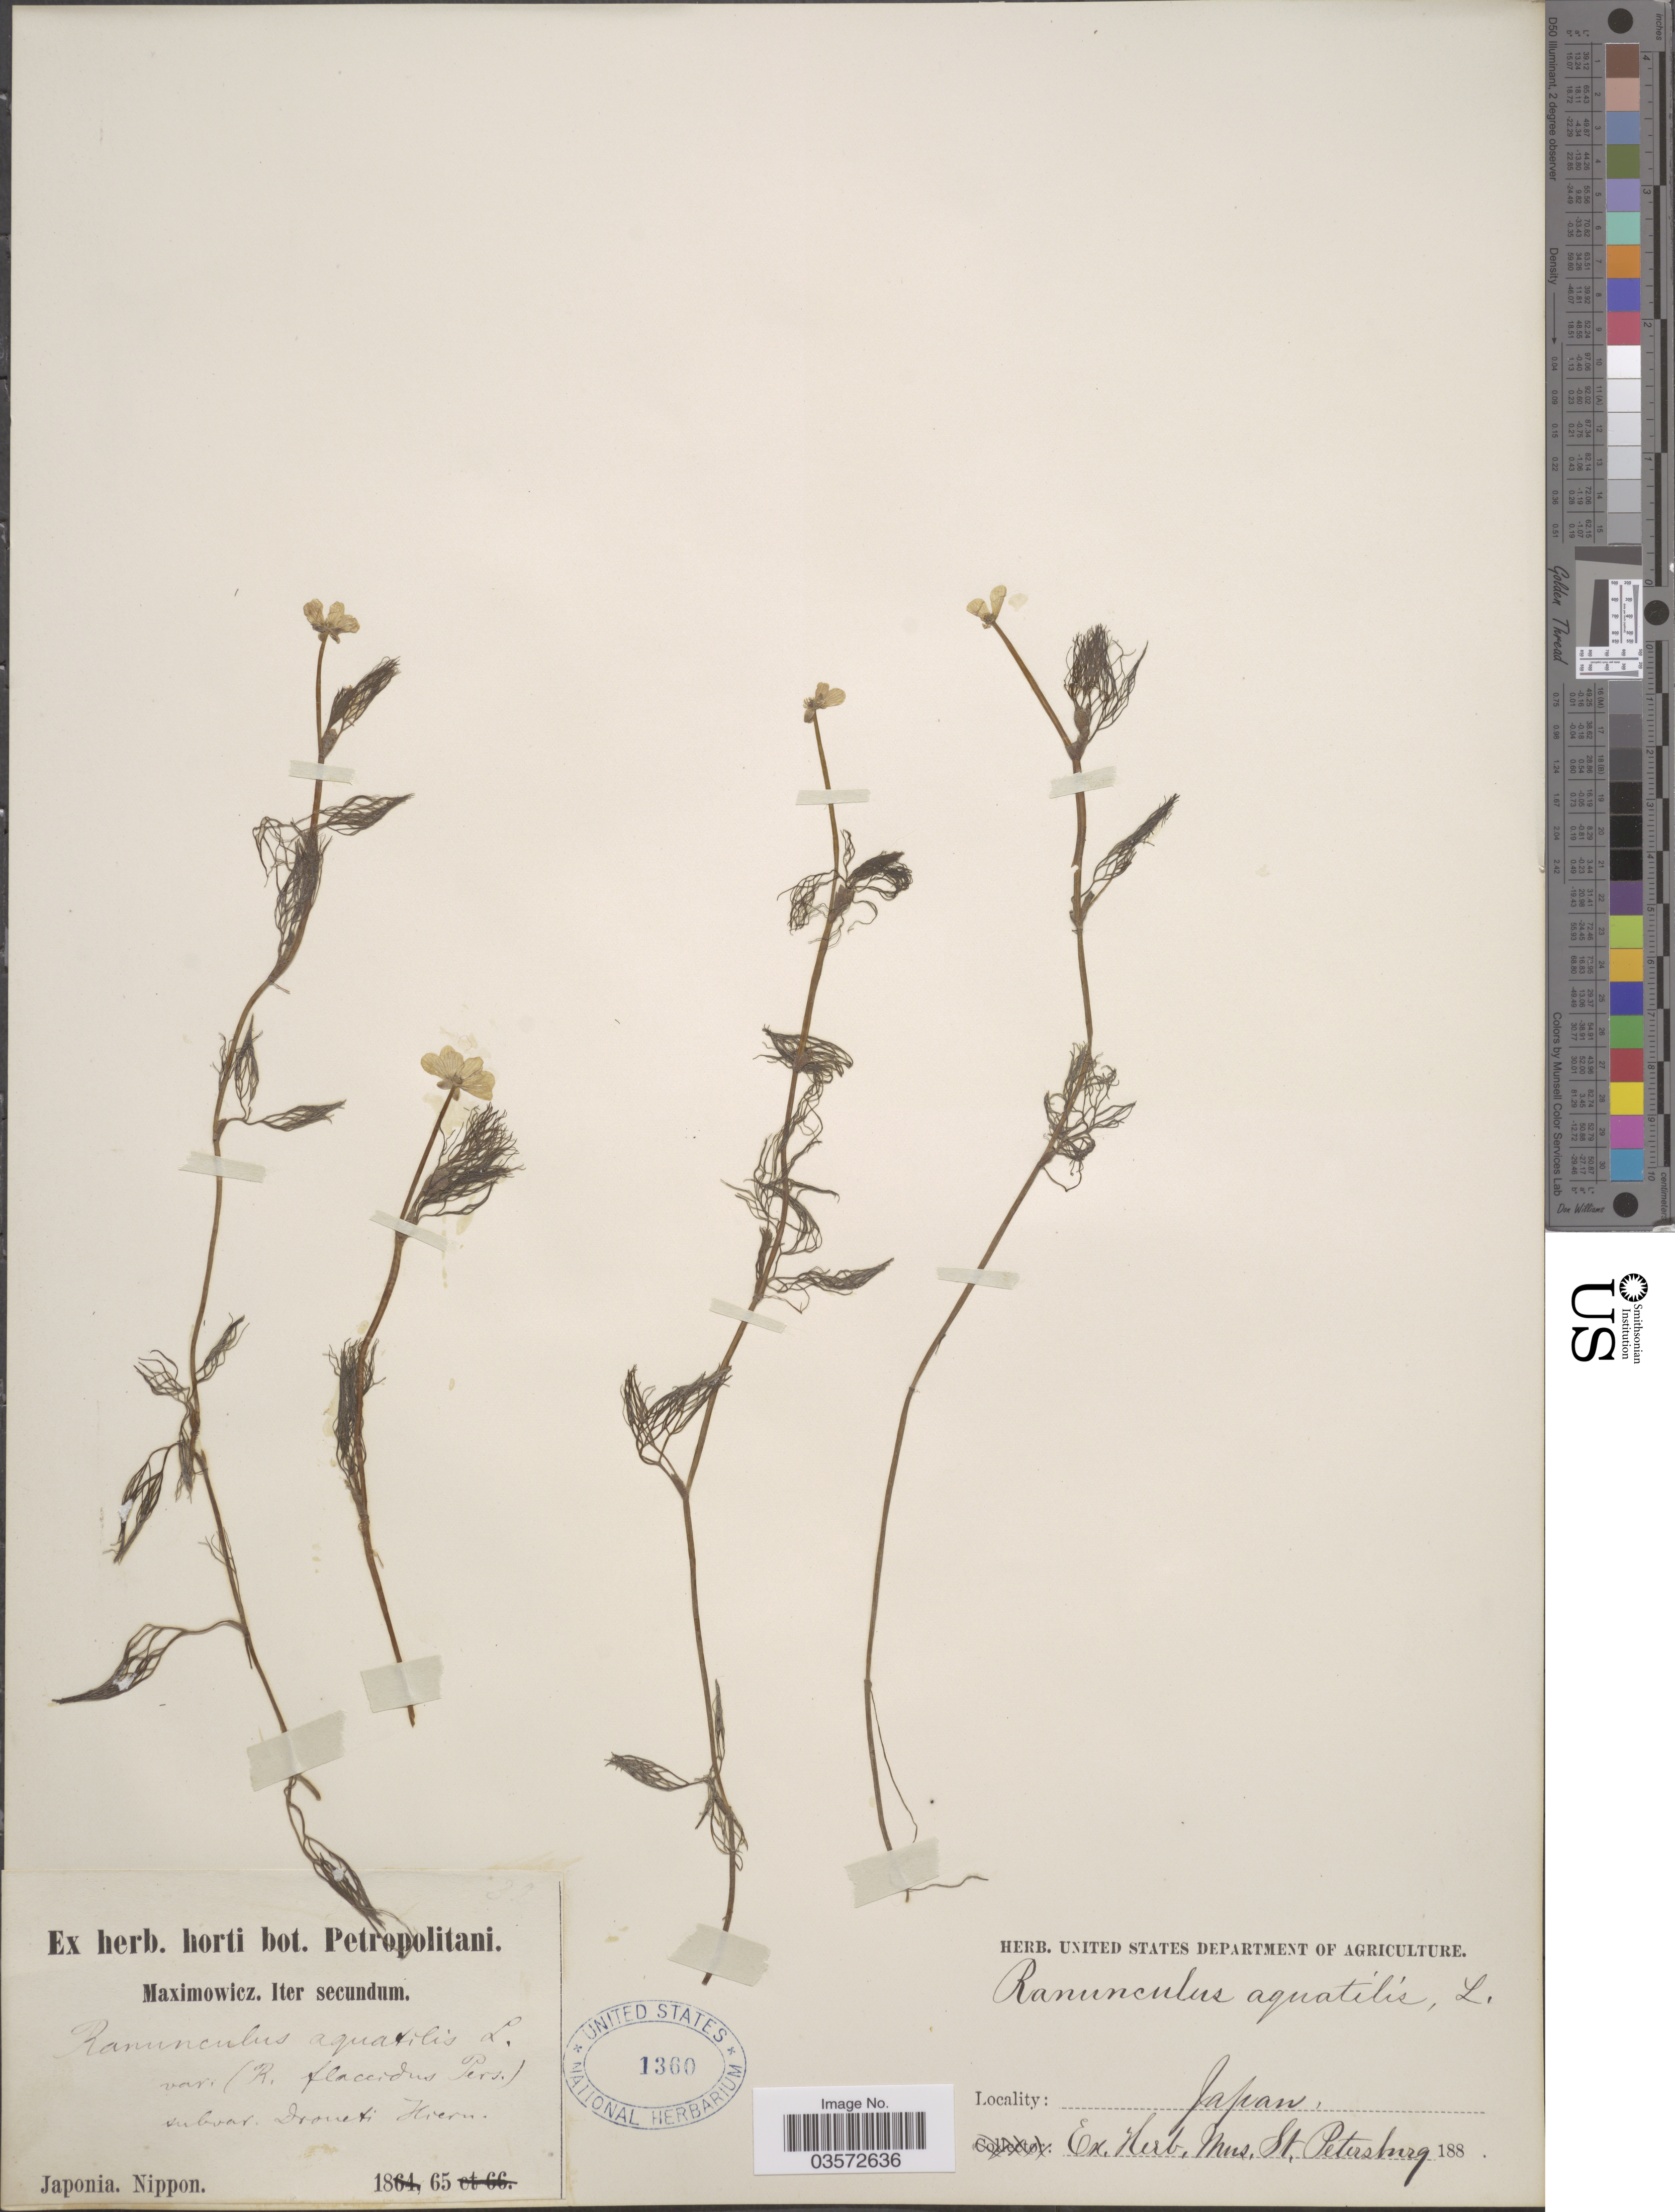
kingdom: Plantae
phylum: Tracheophyta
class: Magnoliopsida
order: Ranunculales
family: Ranunculaceae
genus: Ranunculus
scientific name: Ranunculus flaccidus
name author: Hook. f. & Thomson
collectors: -. Maximowicz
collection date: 1865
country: Japan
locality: Nippon.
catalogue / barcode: US 1360